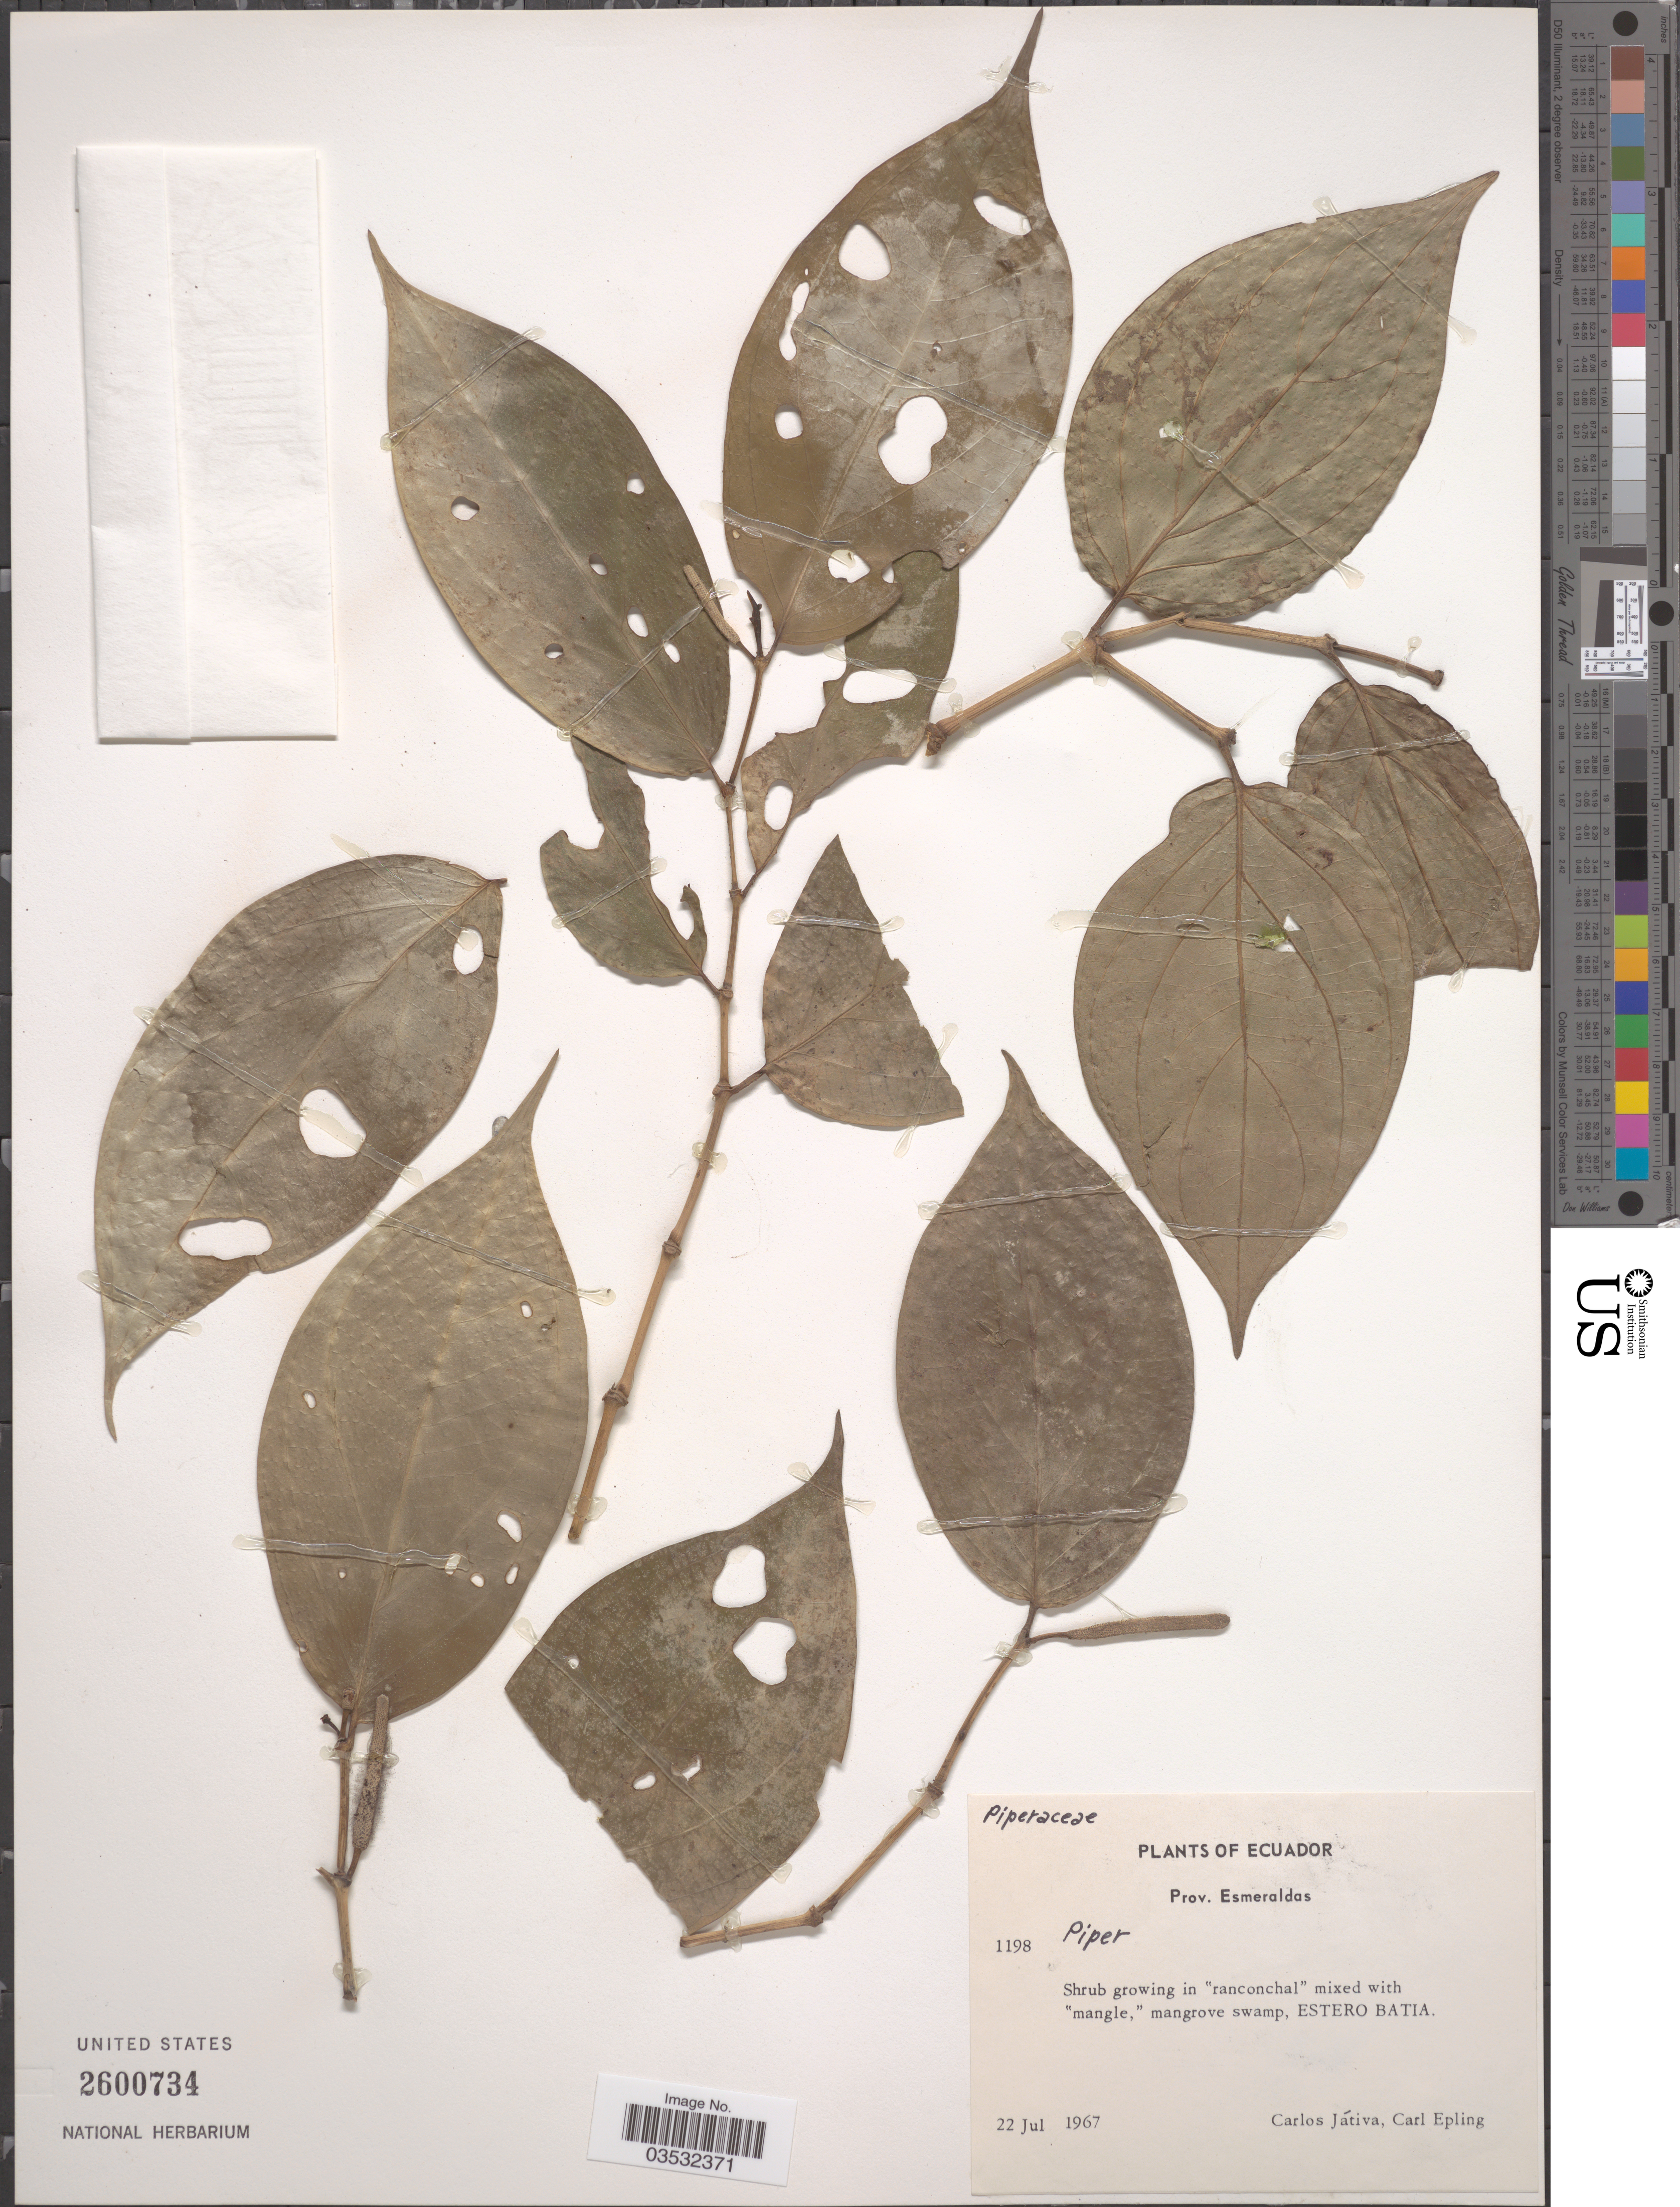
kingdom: Plantae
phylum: Tracheophyta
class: Magnoliopsida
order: Piperales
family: Piperaceae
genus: Piper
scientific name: Piper sp.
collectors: C. D. Játiva & C. C. Epling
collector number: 1198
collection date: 1967-07-22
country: Ecuador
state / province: Esmeraldas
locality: Estero Batia.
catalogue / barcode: US 2600734